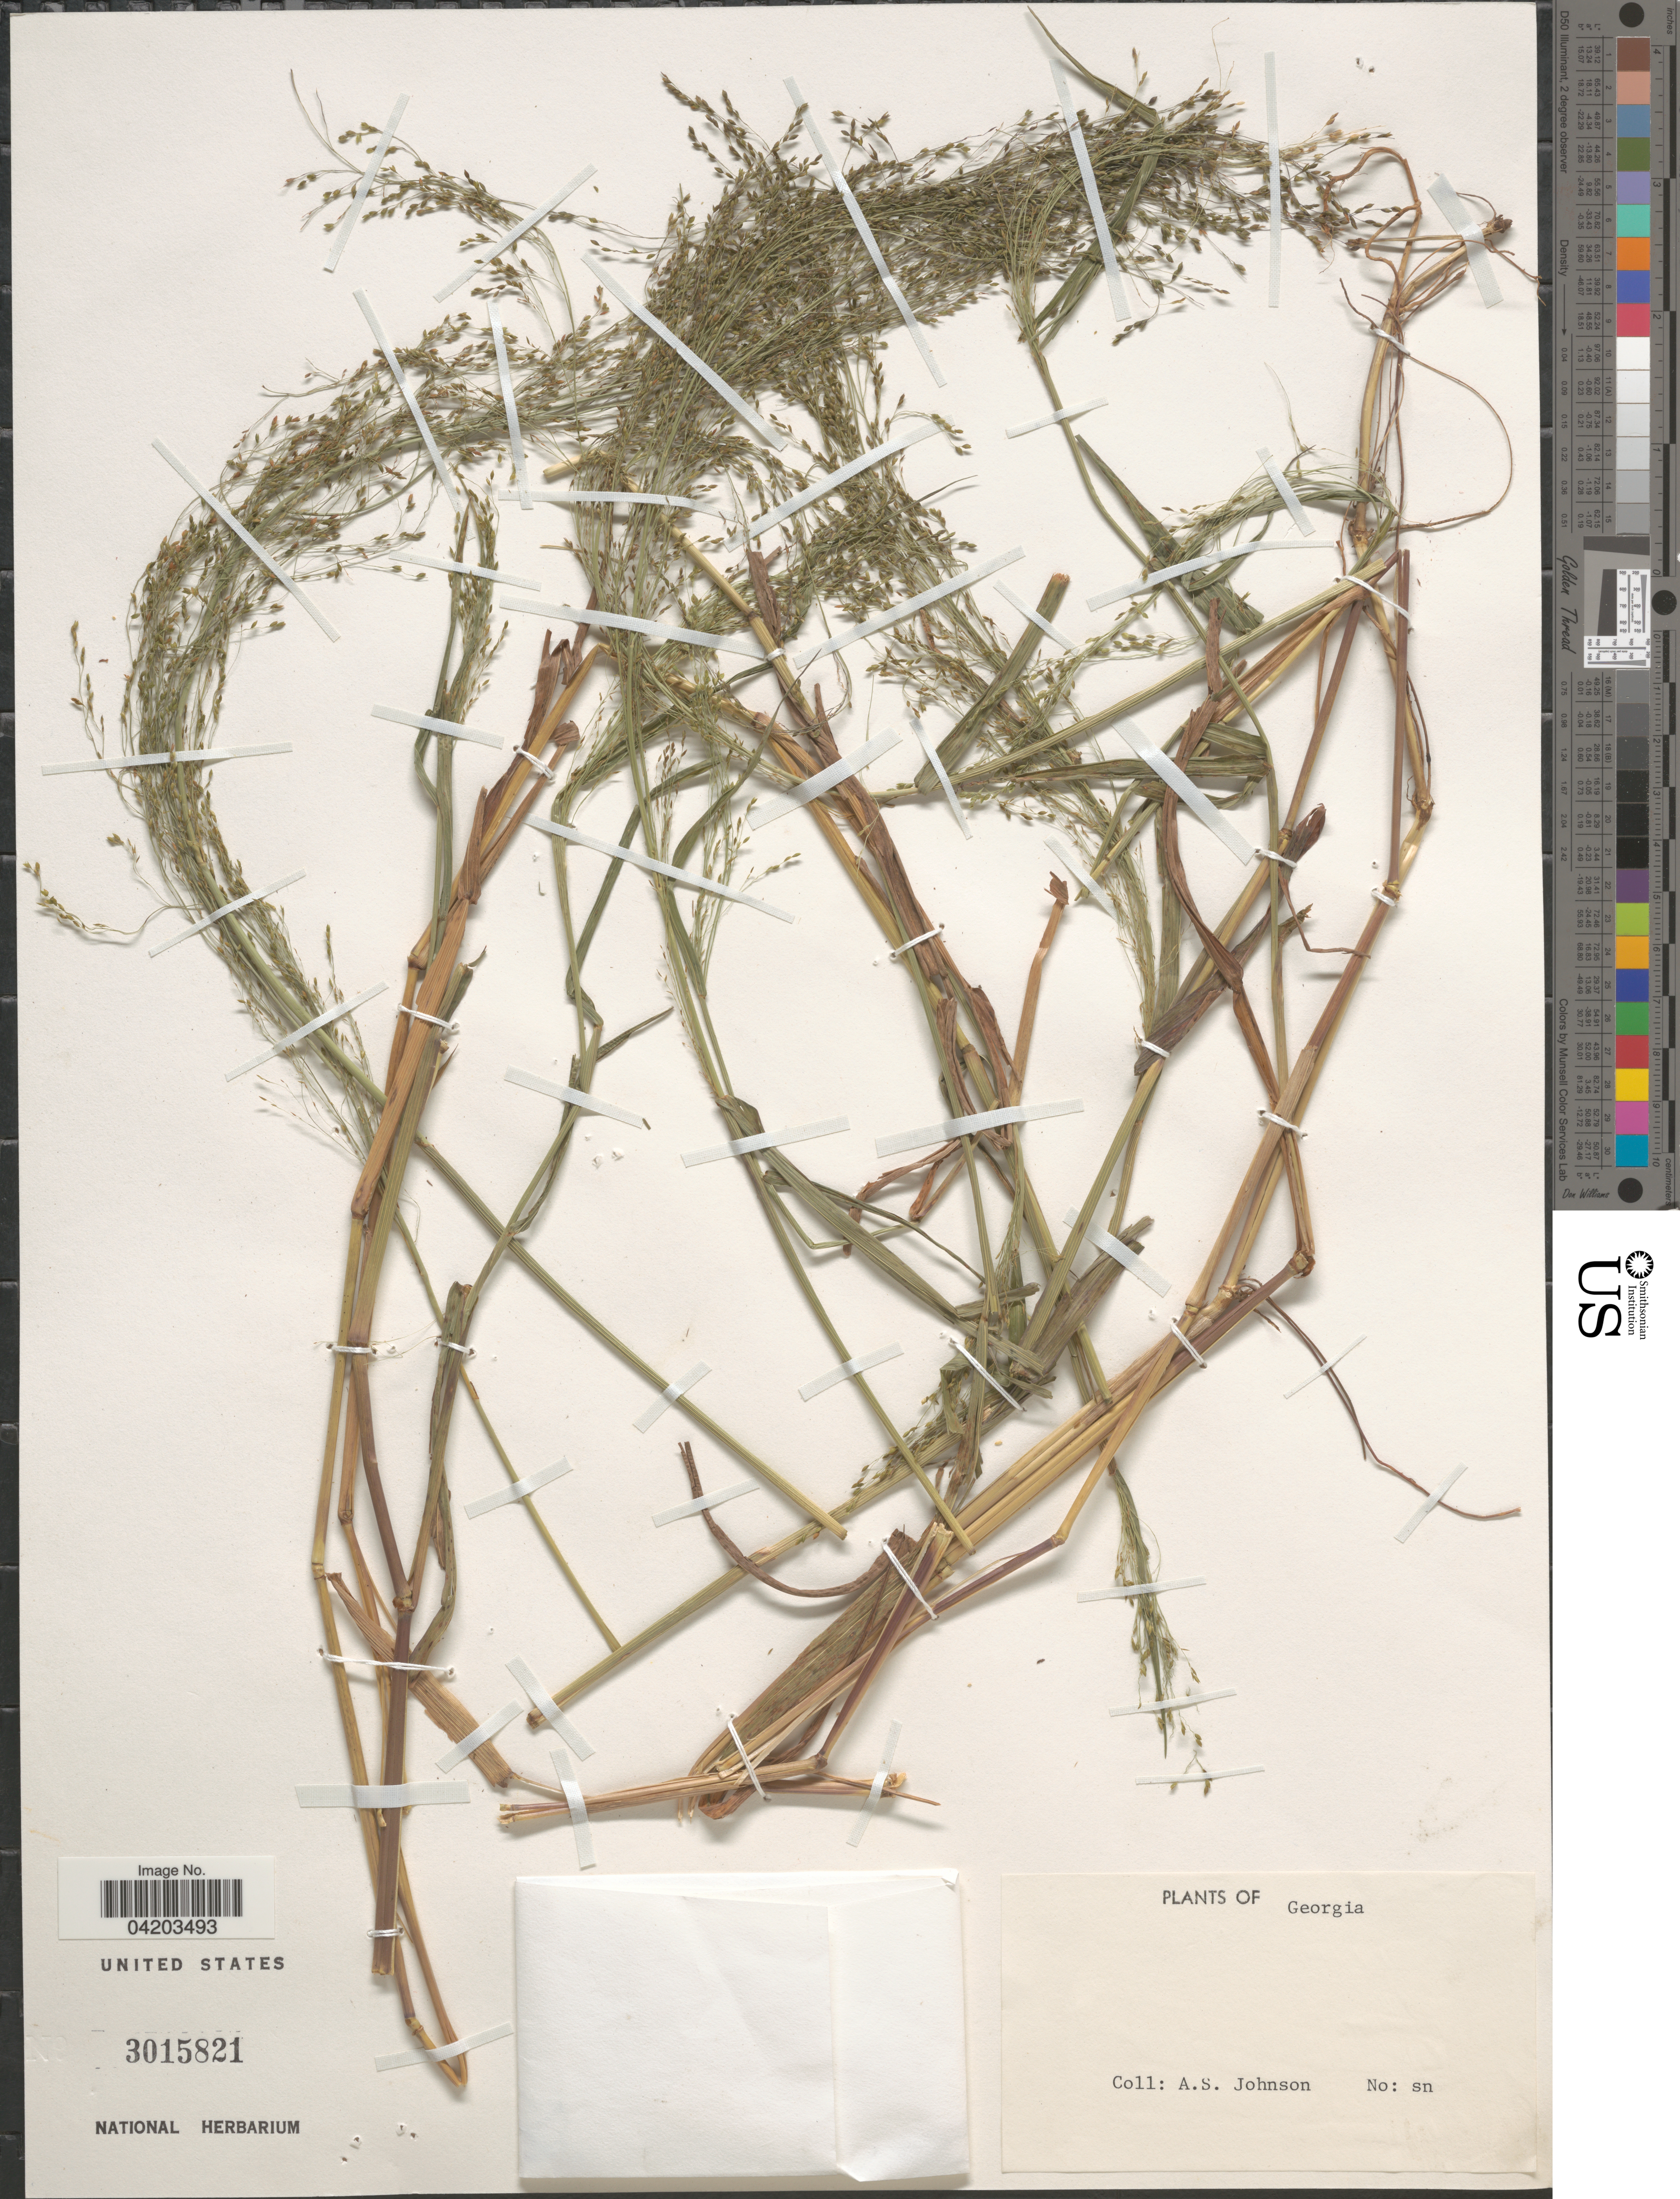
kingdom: Plantae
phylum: Tracheophyta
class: Liliopsida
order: Poales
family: Poaceae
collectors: A. Johnson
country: United States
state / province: Georgia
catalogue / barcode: US 3015821